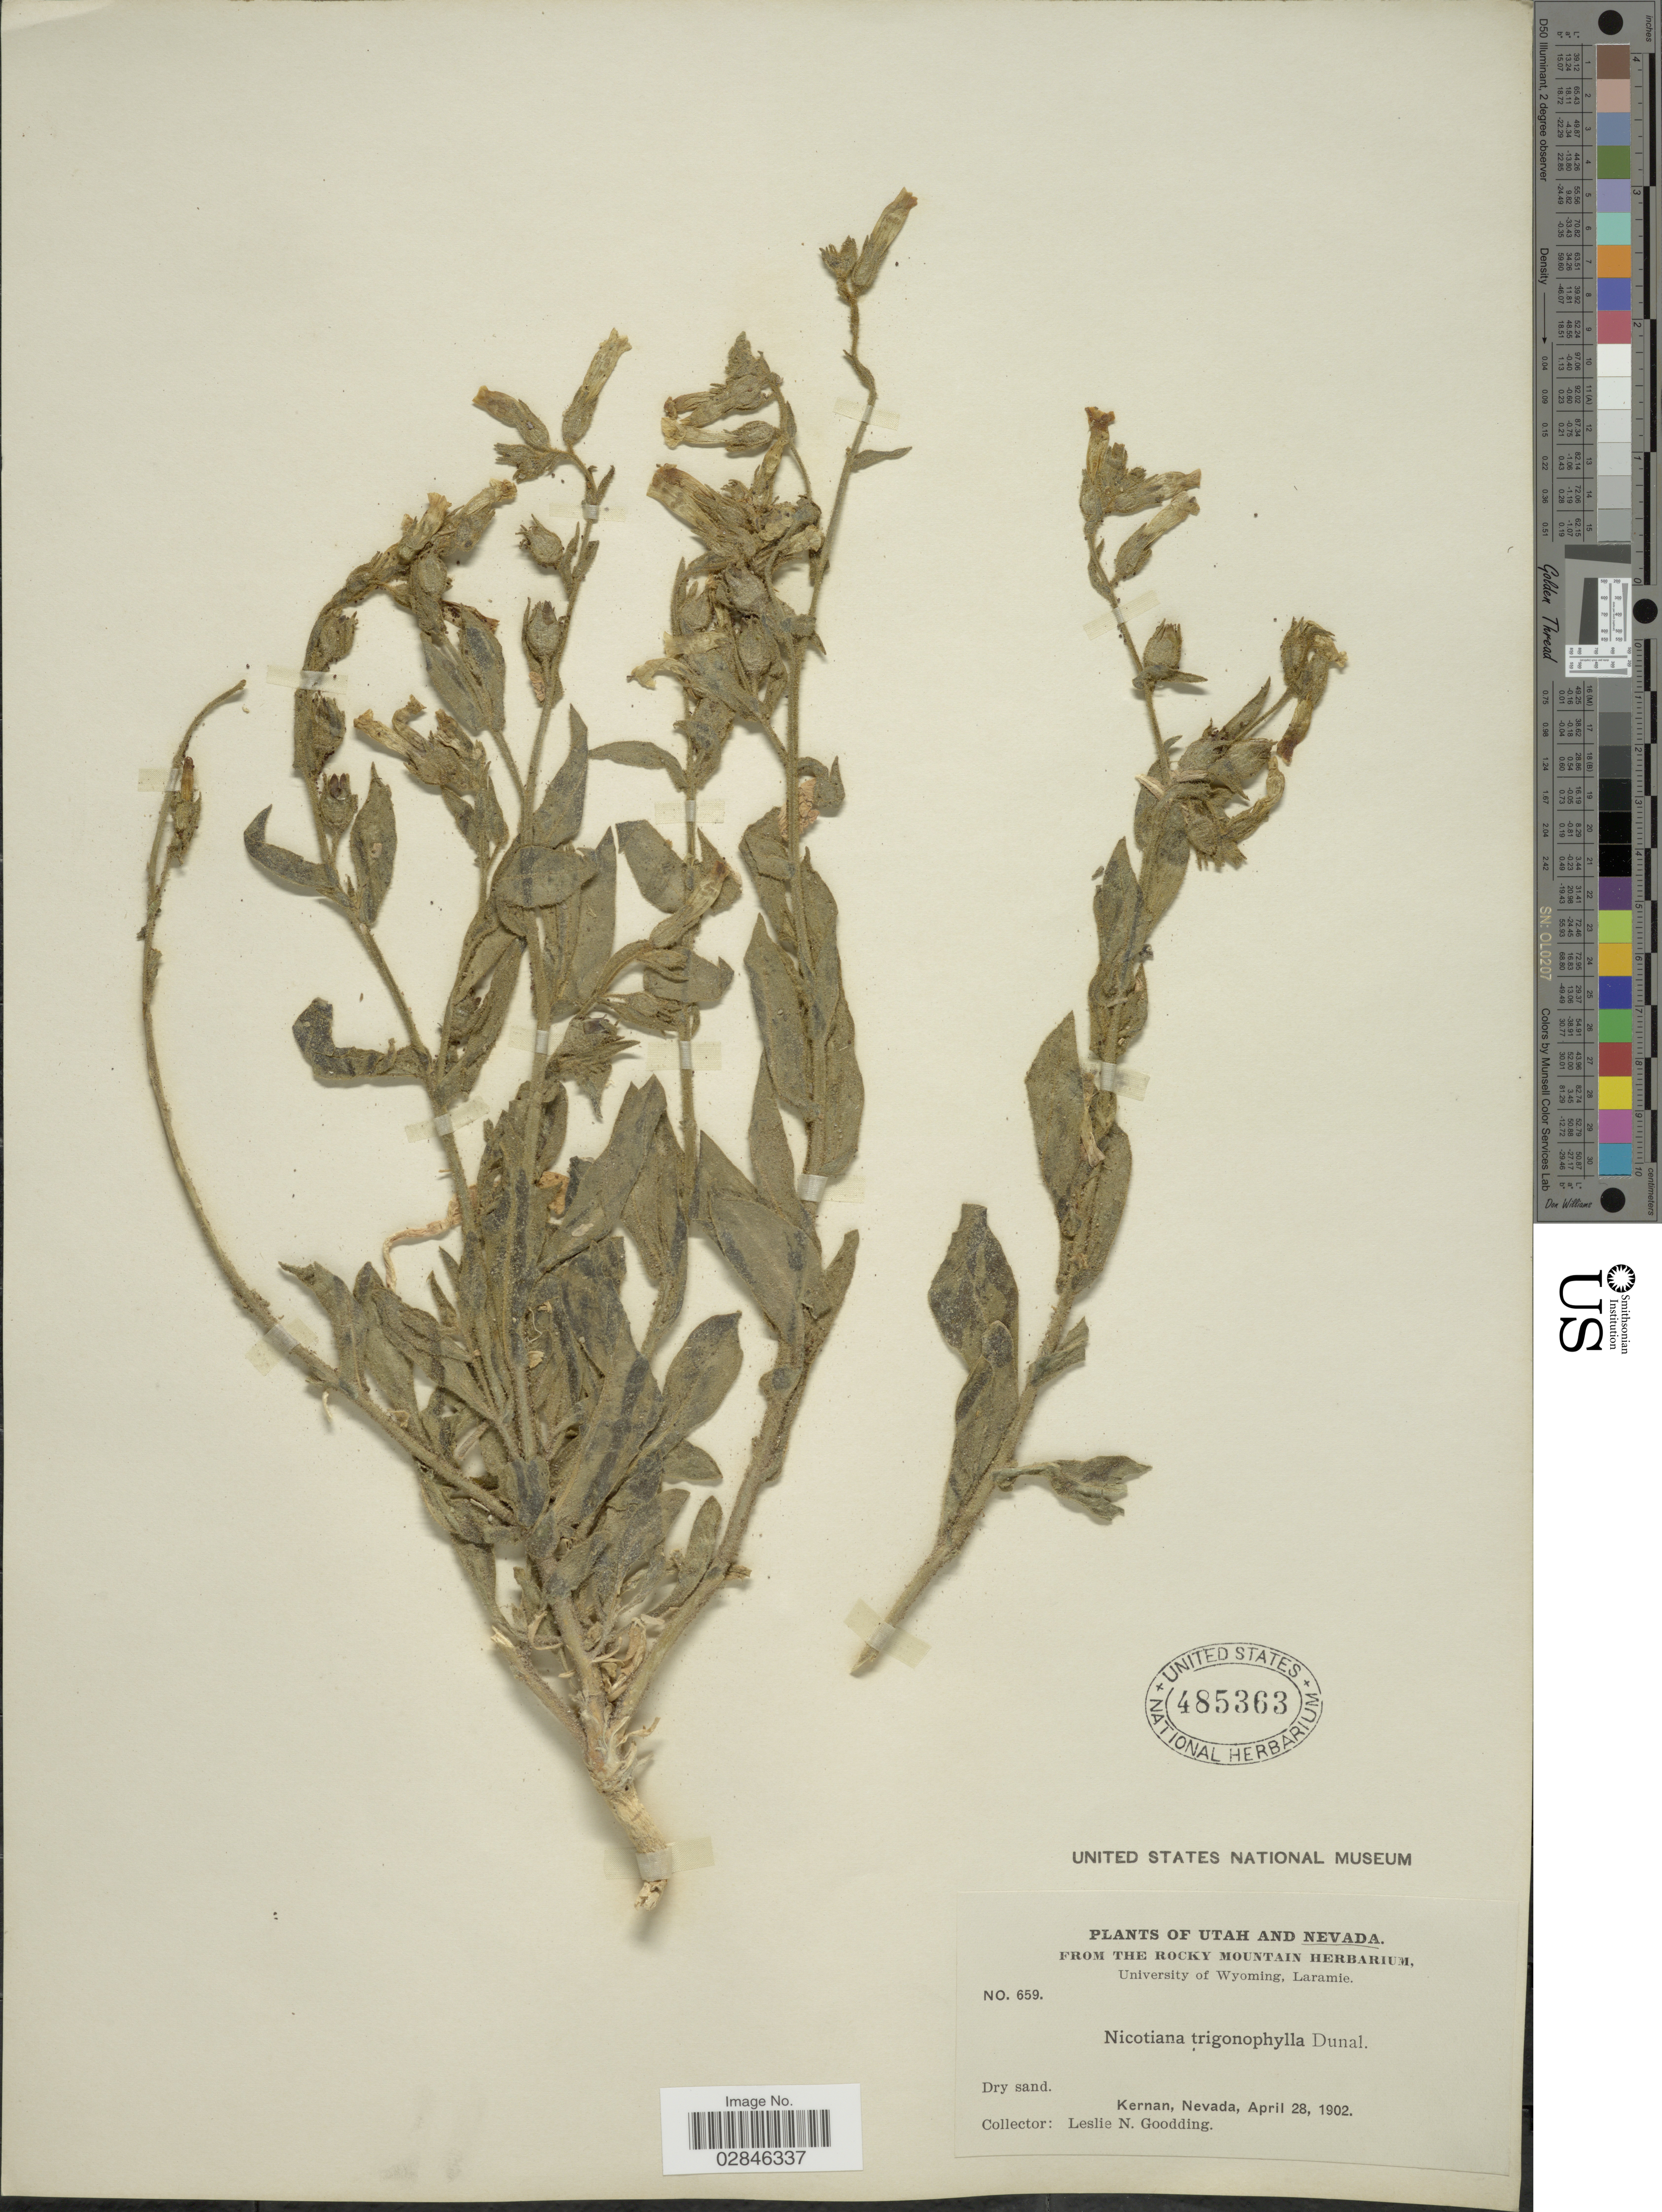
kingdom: Plantae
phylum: Tracheophyta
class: Magnoliopsida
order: Solanales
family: Solanaceae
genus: Nicotiana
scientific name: Nicotiana trigonophylla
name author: Dunal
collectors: L. N. Goodding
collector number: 659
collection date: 1902-04-28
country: United States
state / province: Nevada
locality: Kernan.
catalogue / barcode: US 485363